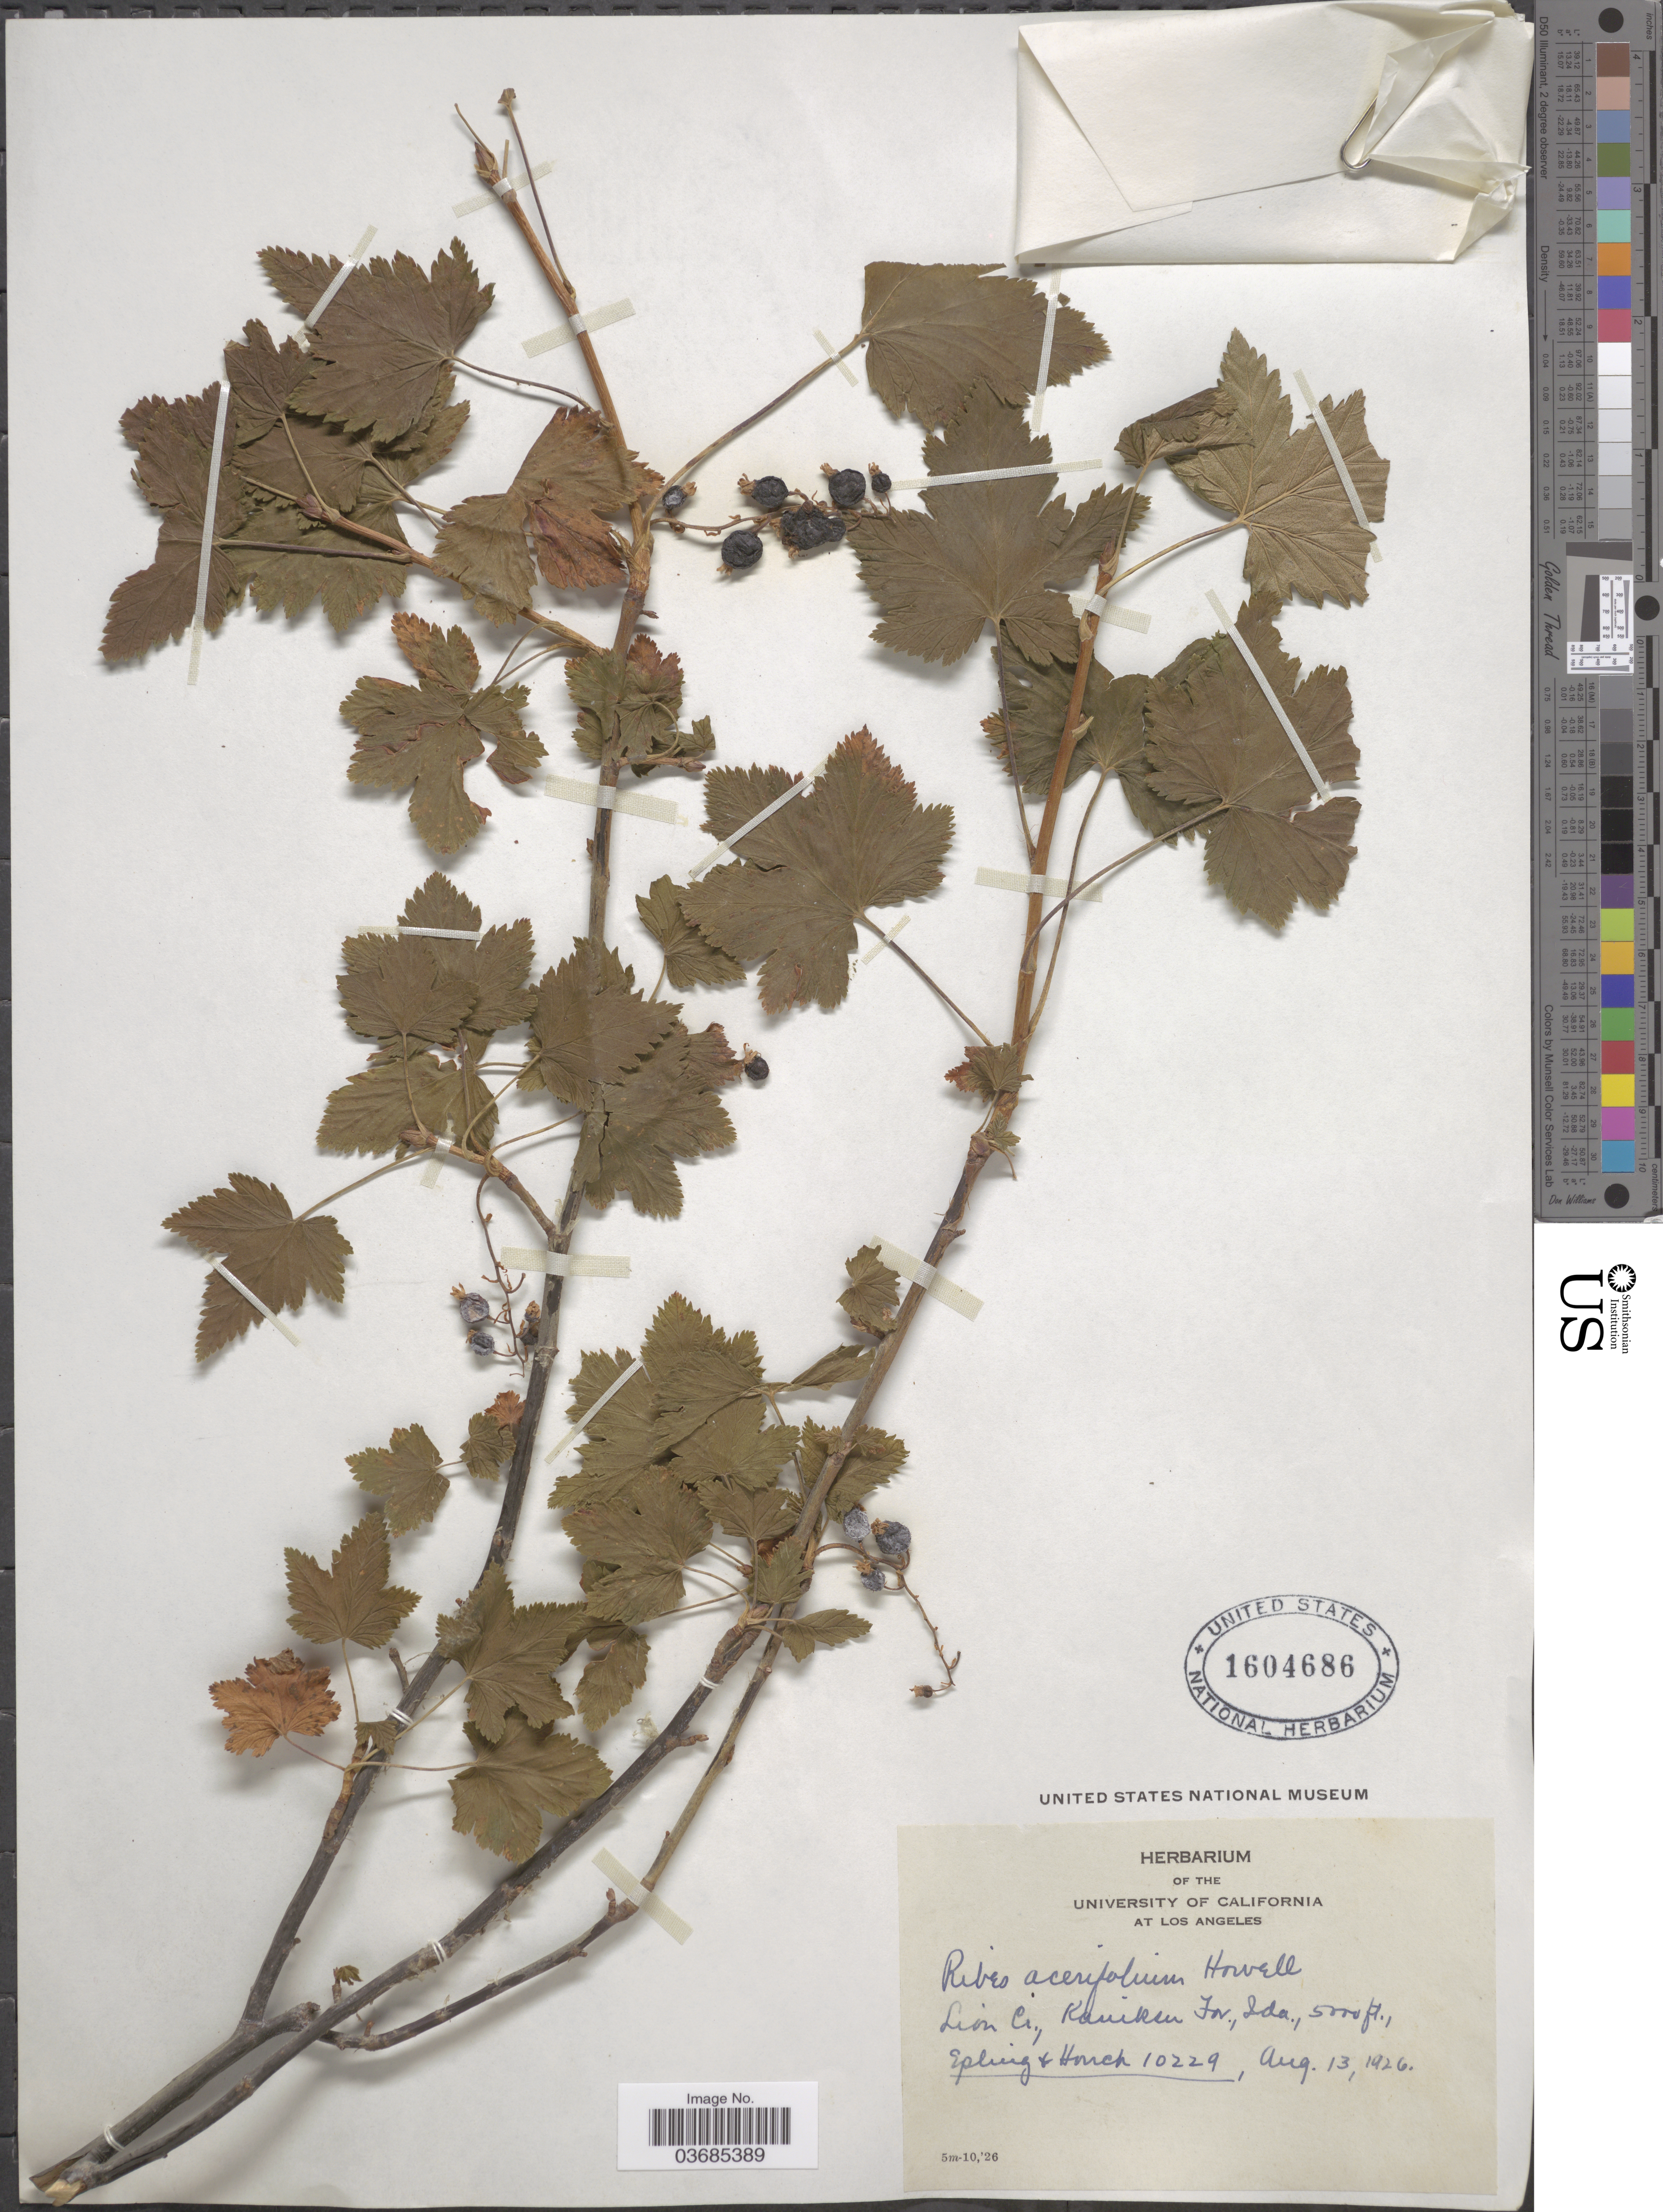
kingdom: Plantae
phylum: Tracheophyta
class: Magnoliopsida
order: Saxifragales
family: Grossulariaceae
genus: Ribes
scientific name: Ribes acerifolium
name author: Howell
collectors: -- Epling & Houch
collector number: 10229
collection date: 1926-08-13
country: United States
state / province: Idaho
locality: Lion Cr., Kaniksu For.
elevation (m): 1524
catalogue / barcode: US 1604686